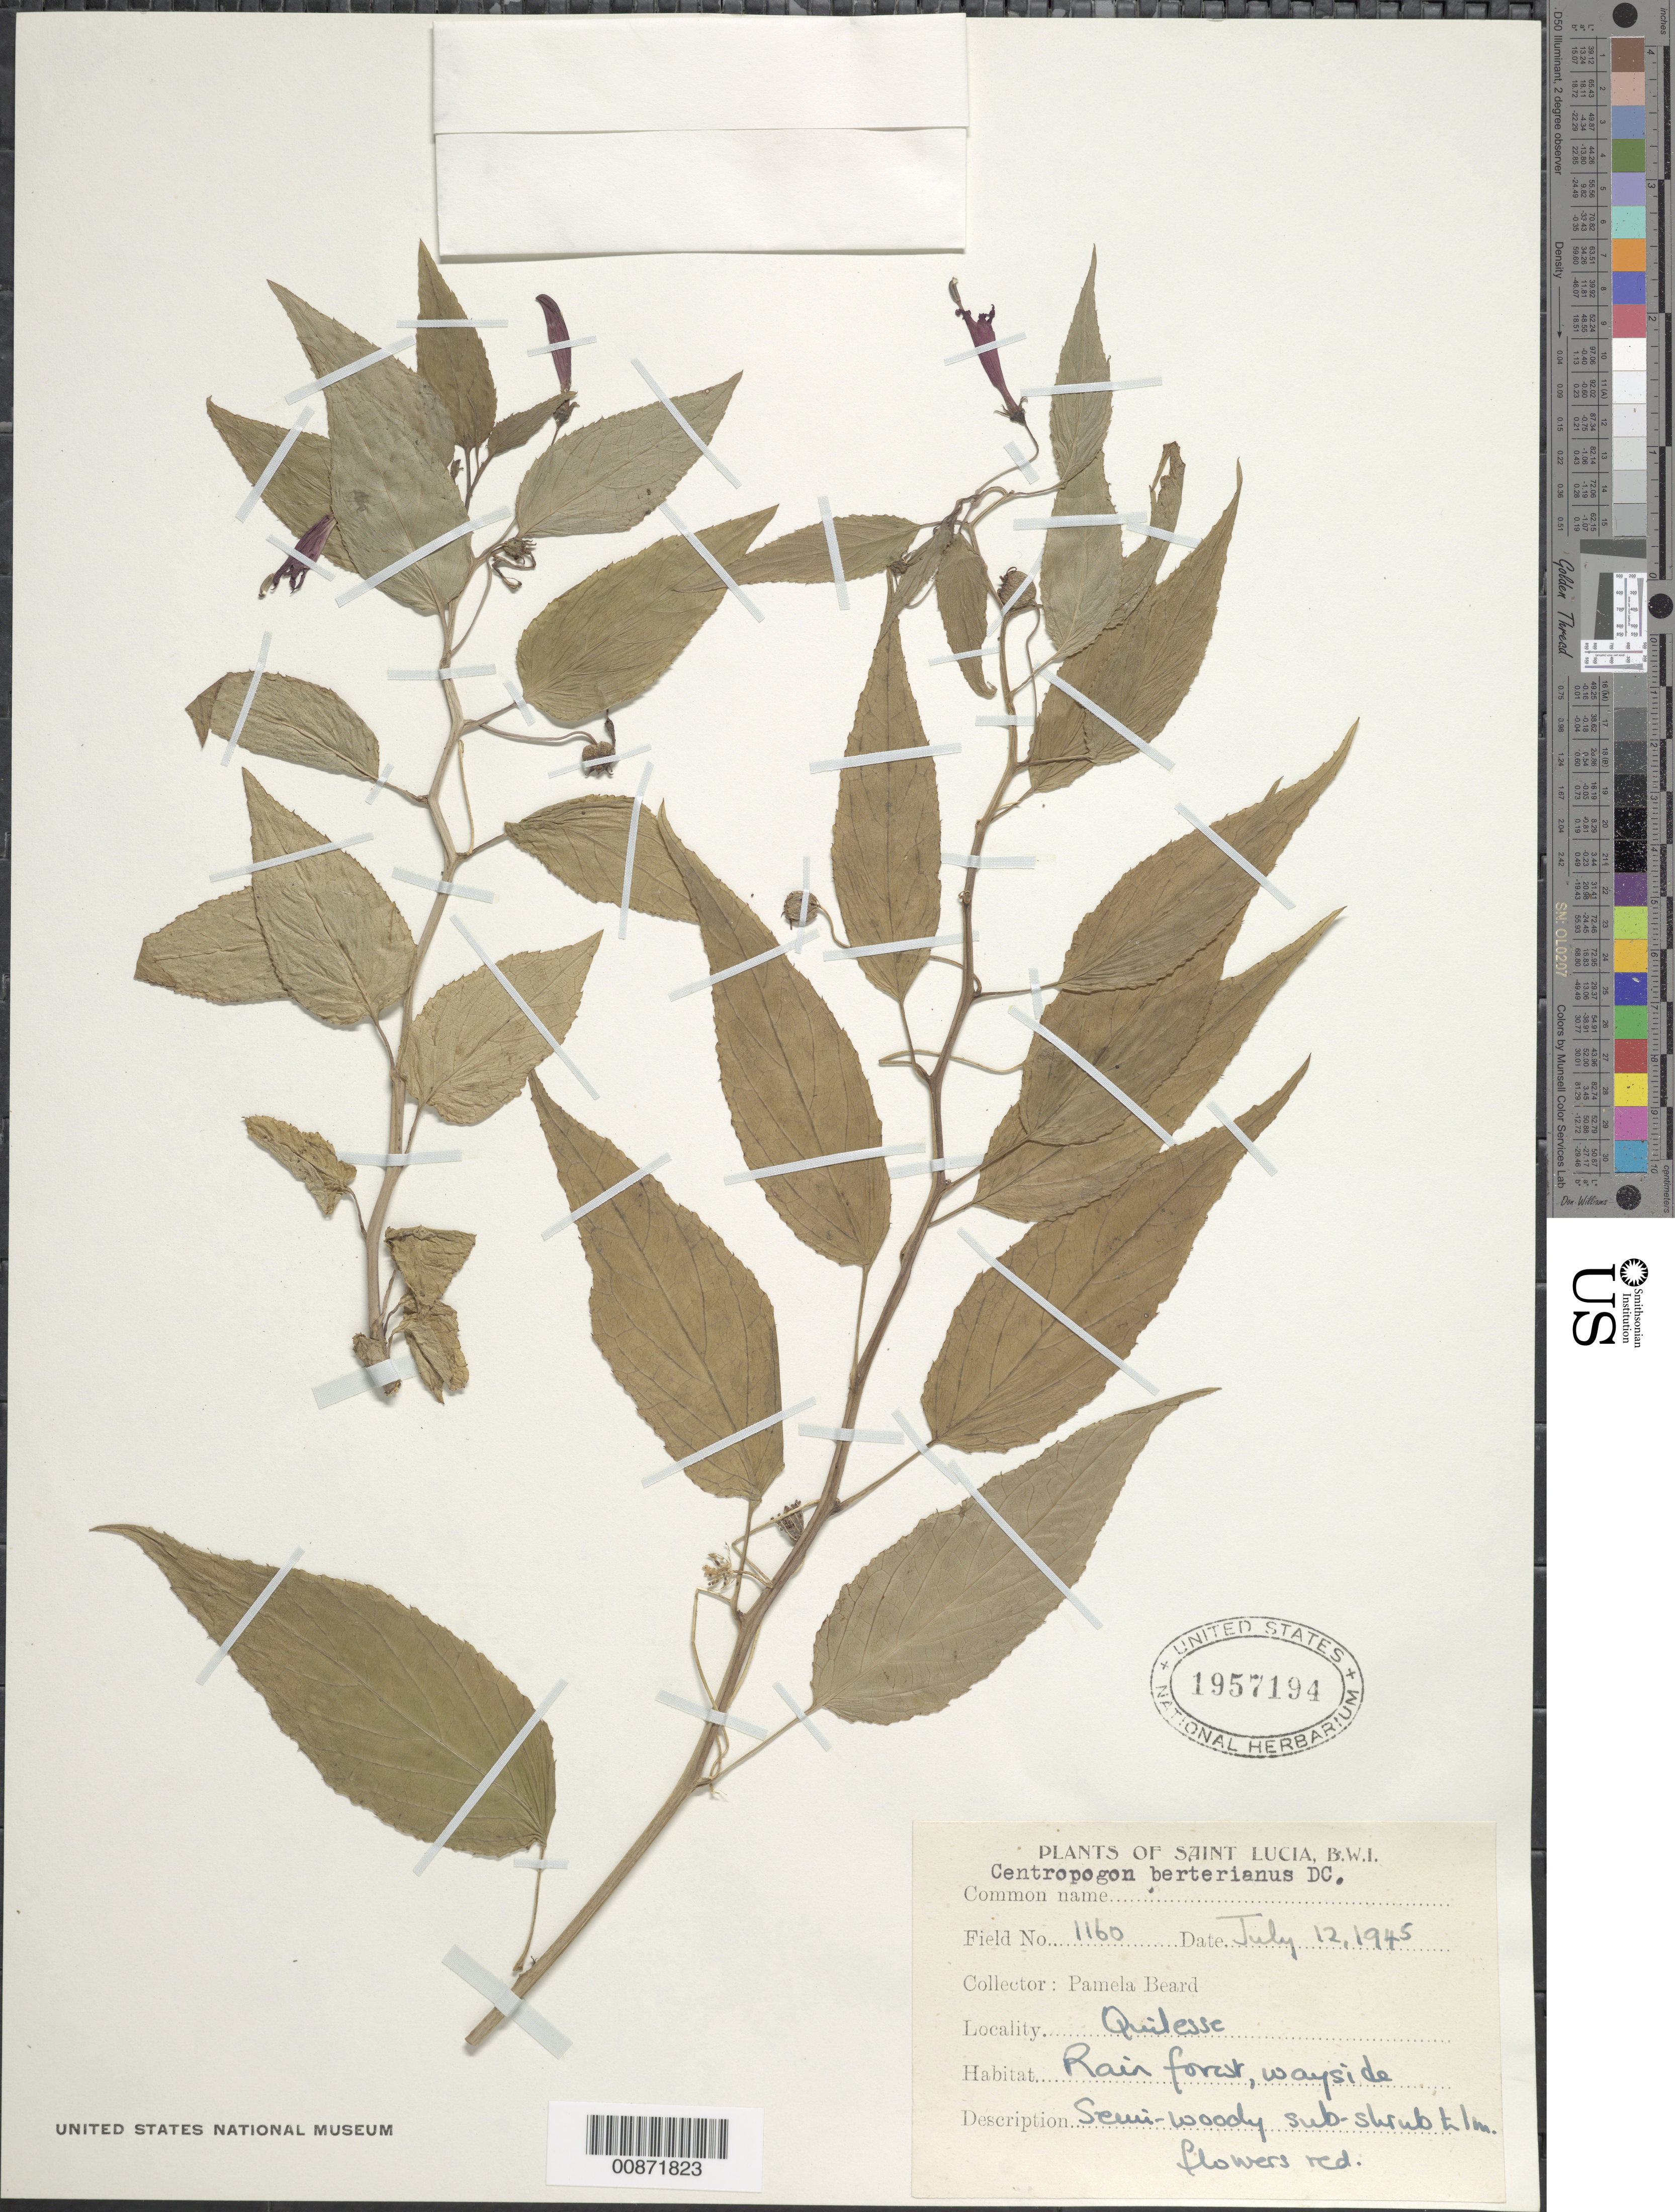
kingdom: Plantae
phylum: Tracheophyta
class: Magnoliopsida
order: Asterales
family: Campanulaceae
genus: Centropogon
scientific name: Centropogon berteroanus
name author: (Spreng.) DC.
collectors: P. Beard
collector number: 1160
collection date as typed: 12 Jul 1945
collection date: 1945-07-12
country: St. Lucia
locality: Quilesse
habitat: Rainforest, wayside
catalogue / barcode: US 1957194